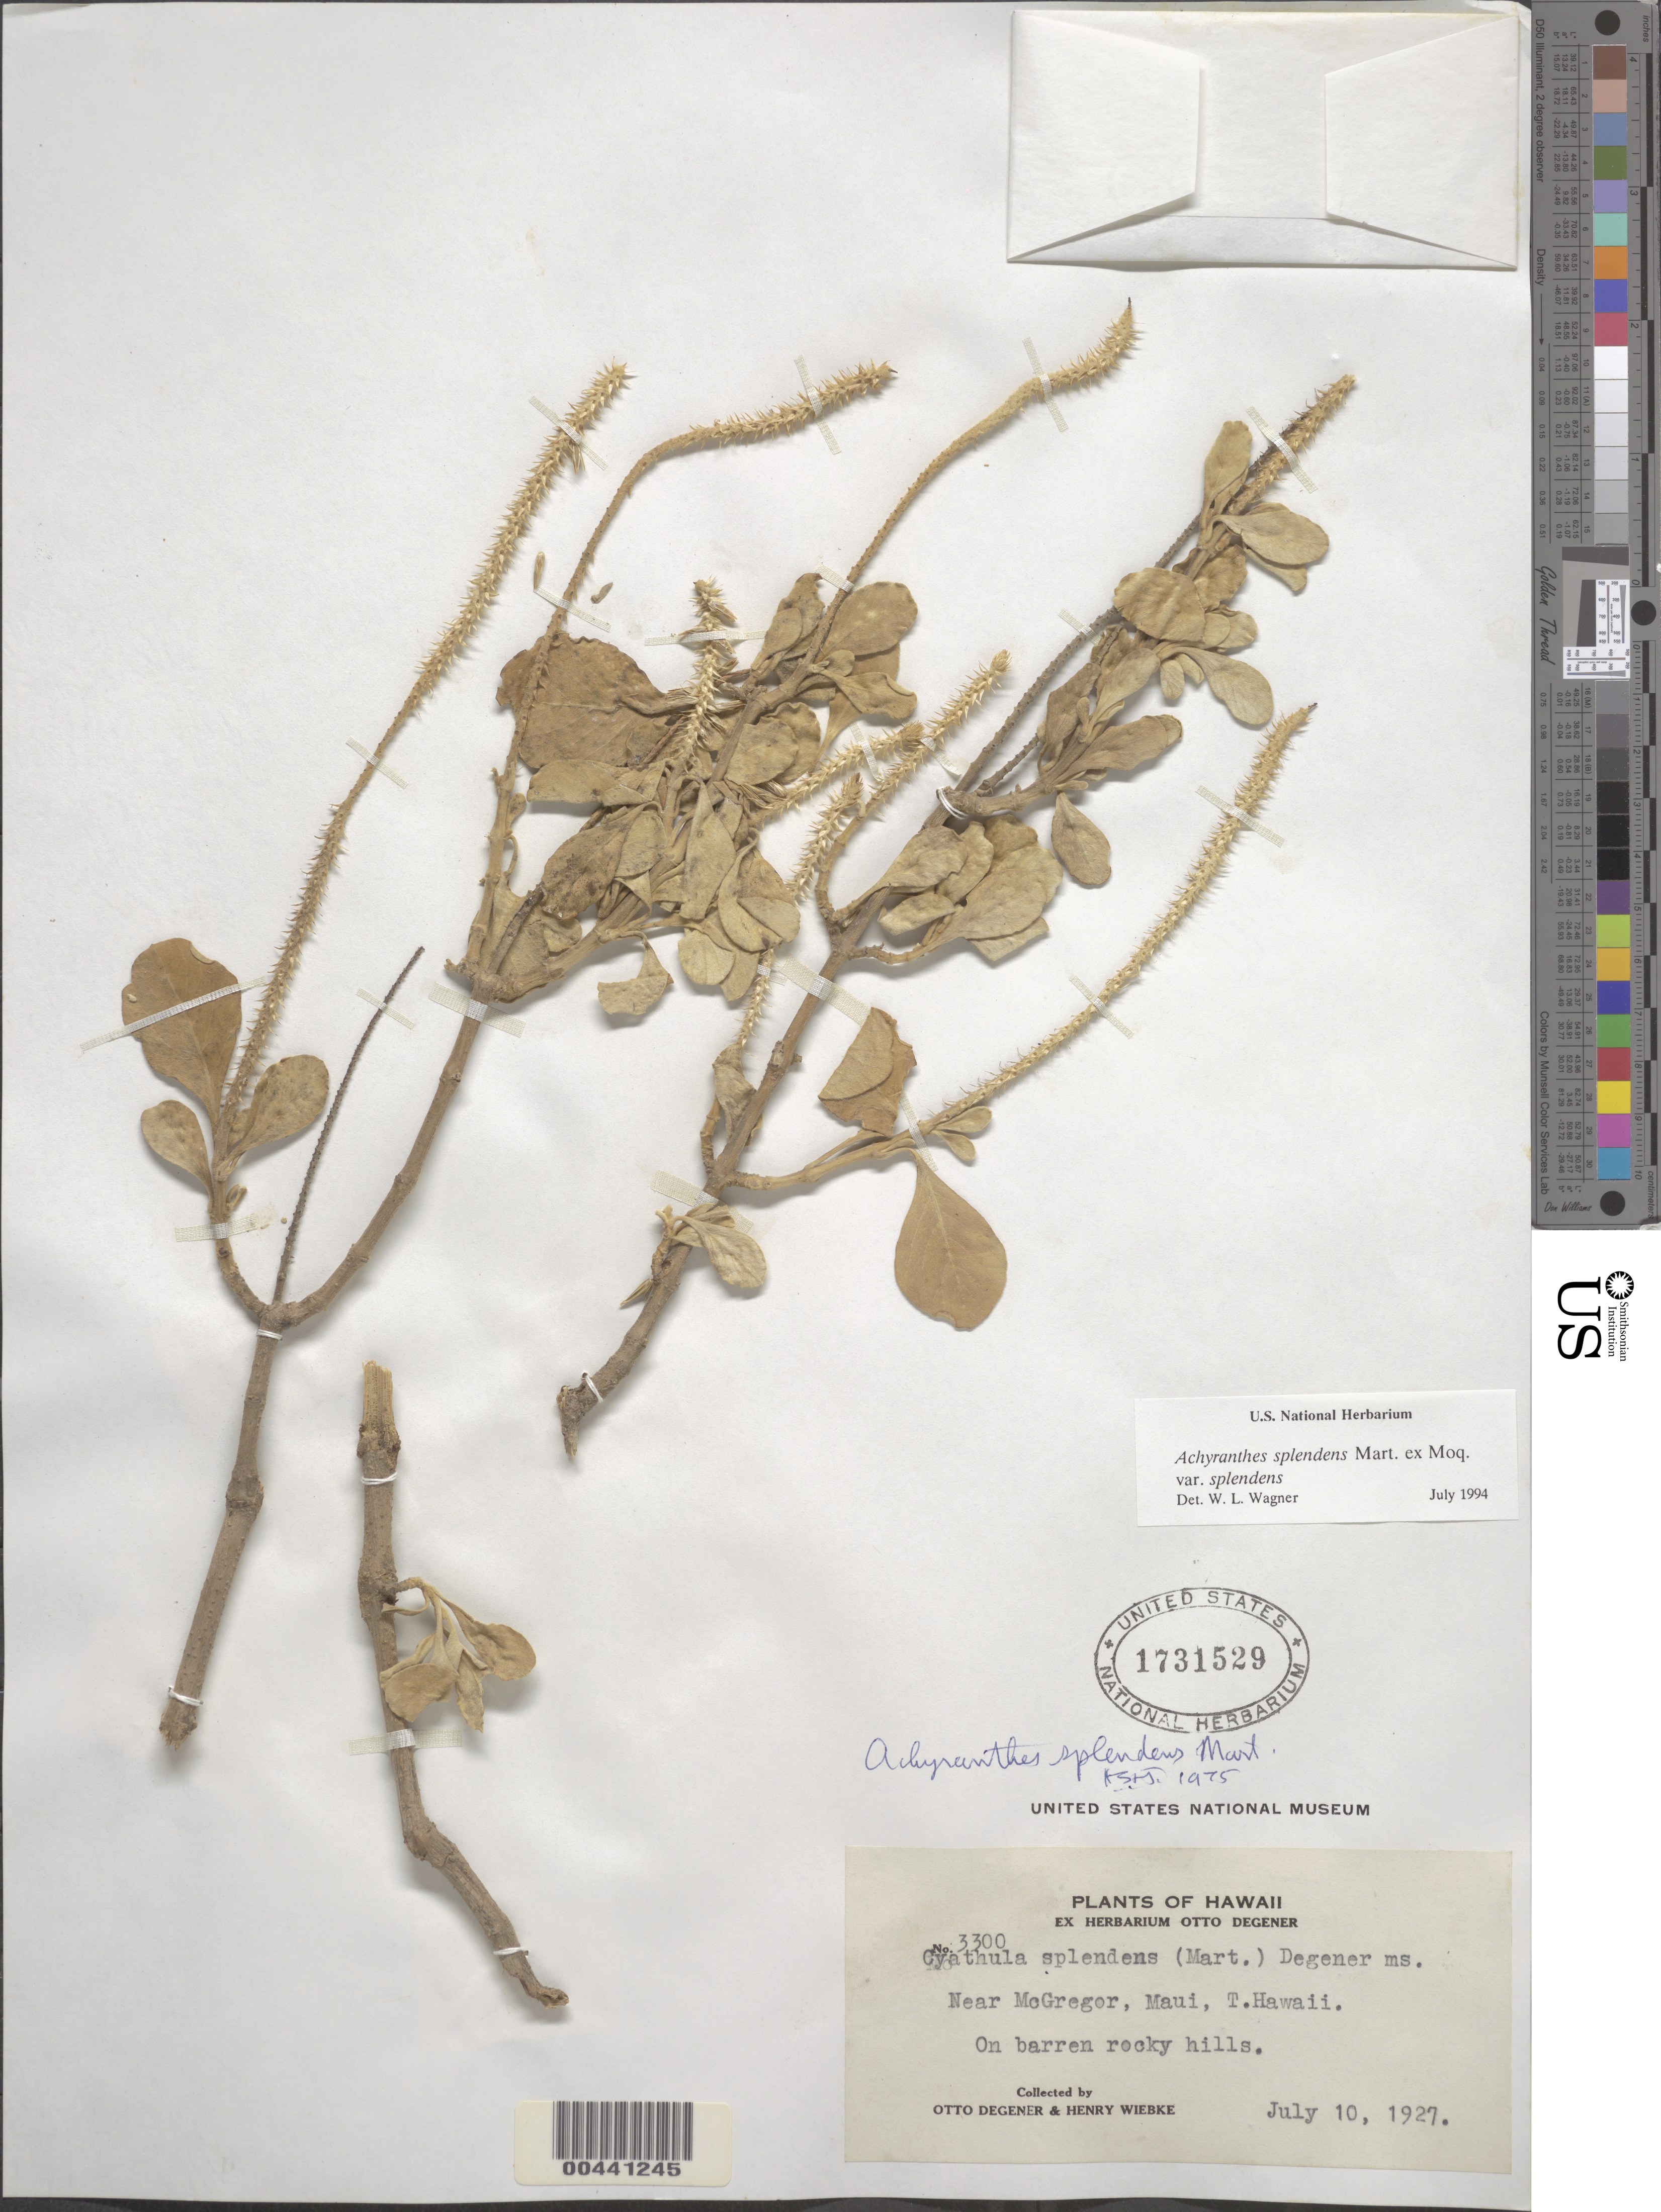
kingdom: Plantae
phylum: Tracheophyta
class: Magnoliopsida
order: Caryophyllales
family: Amaranthaceae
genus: Achyranthes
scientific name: Achyranthes splendens var. splendens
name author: Mart. ex Moq.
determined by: Wagner, W. L., (BOT), Smithsonian Institution - National Museum of Natural History (UNITED STATES)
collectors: O. Degener & H. Wiebke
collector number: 3300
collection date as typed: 10 Jul 1927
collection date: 1927-07-10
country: United States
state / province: Hawaii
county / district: Maui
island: Maui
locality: Near McGregor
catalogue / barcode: US 1731529